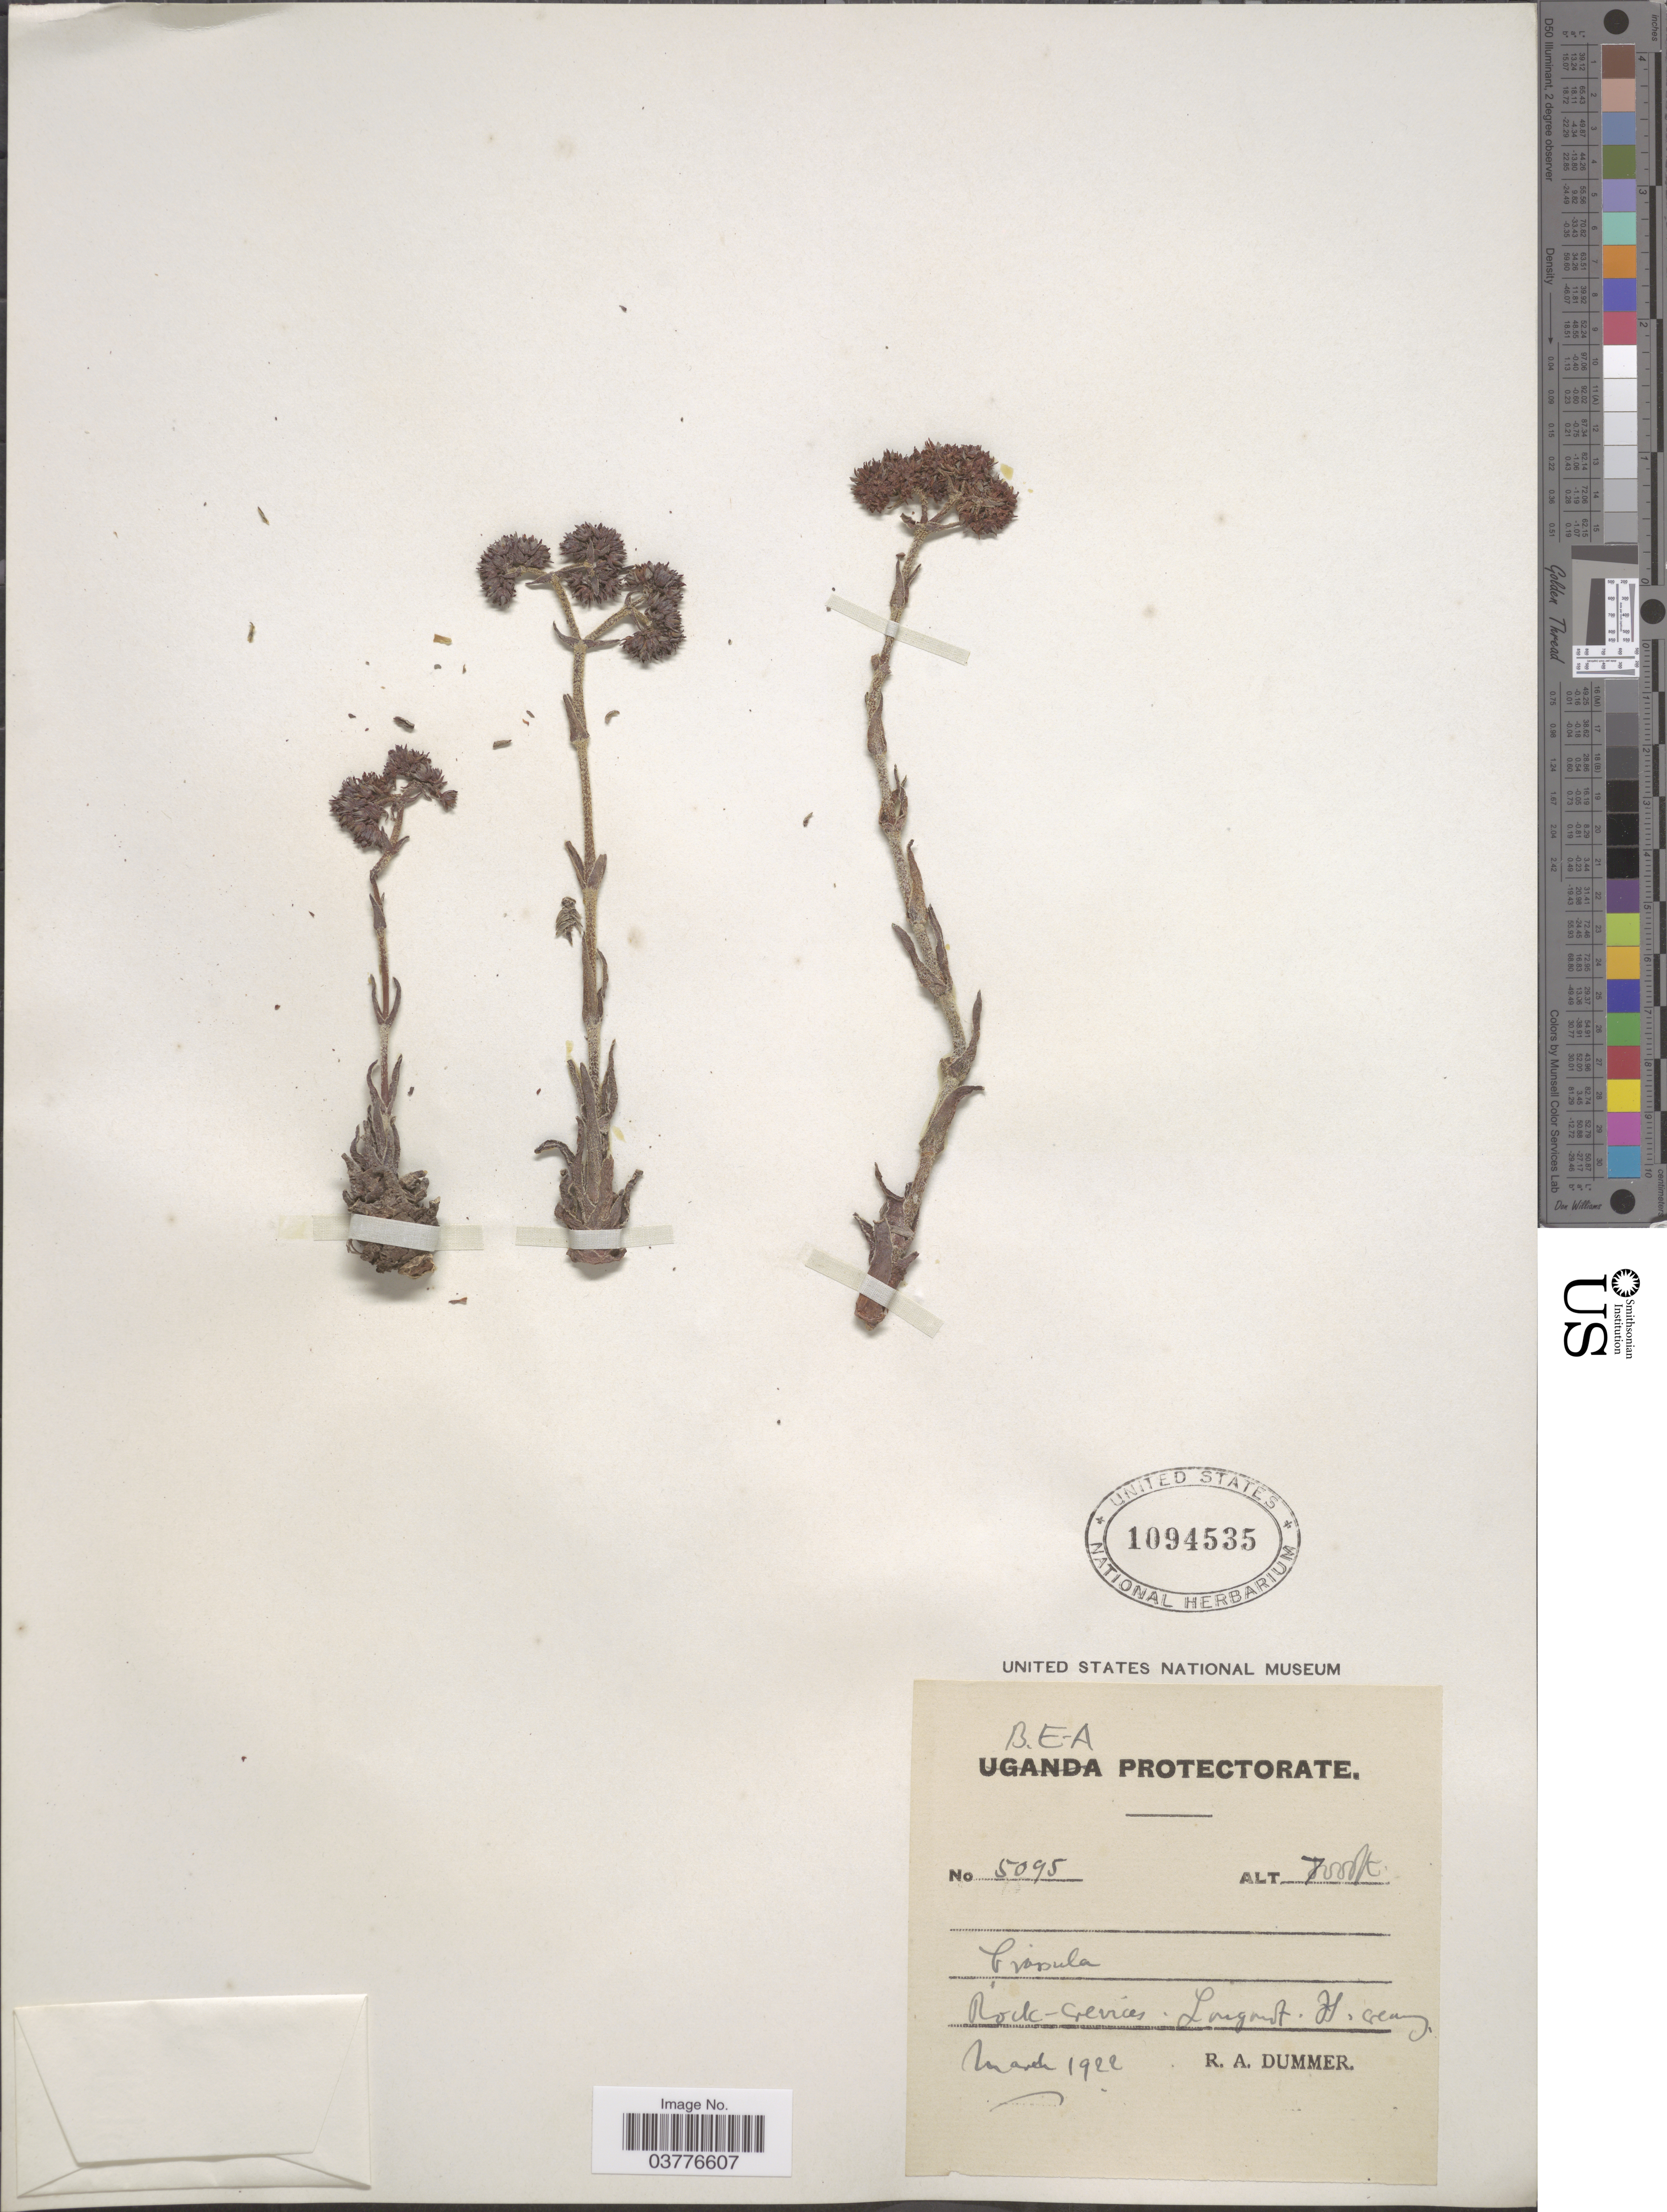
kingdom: Plantae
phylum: Tracheophyta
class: Magnoliopsida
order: Saxifragales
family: Crassulaceae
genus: Crassula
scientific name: Crassula sp.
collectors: R. Dümmer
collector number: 5095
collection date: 1922-03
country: Kenya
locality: B.E.A Protectorate. Rock - crevices. Longonot.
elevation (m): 2134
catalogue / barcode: US 1094535